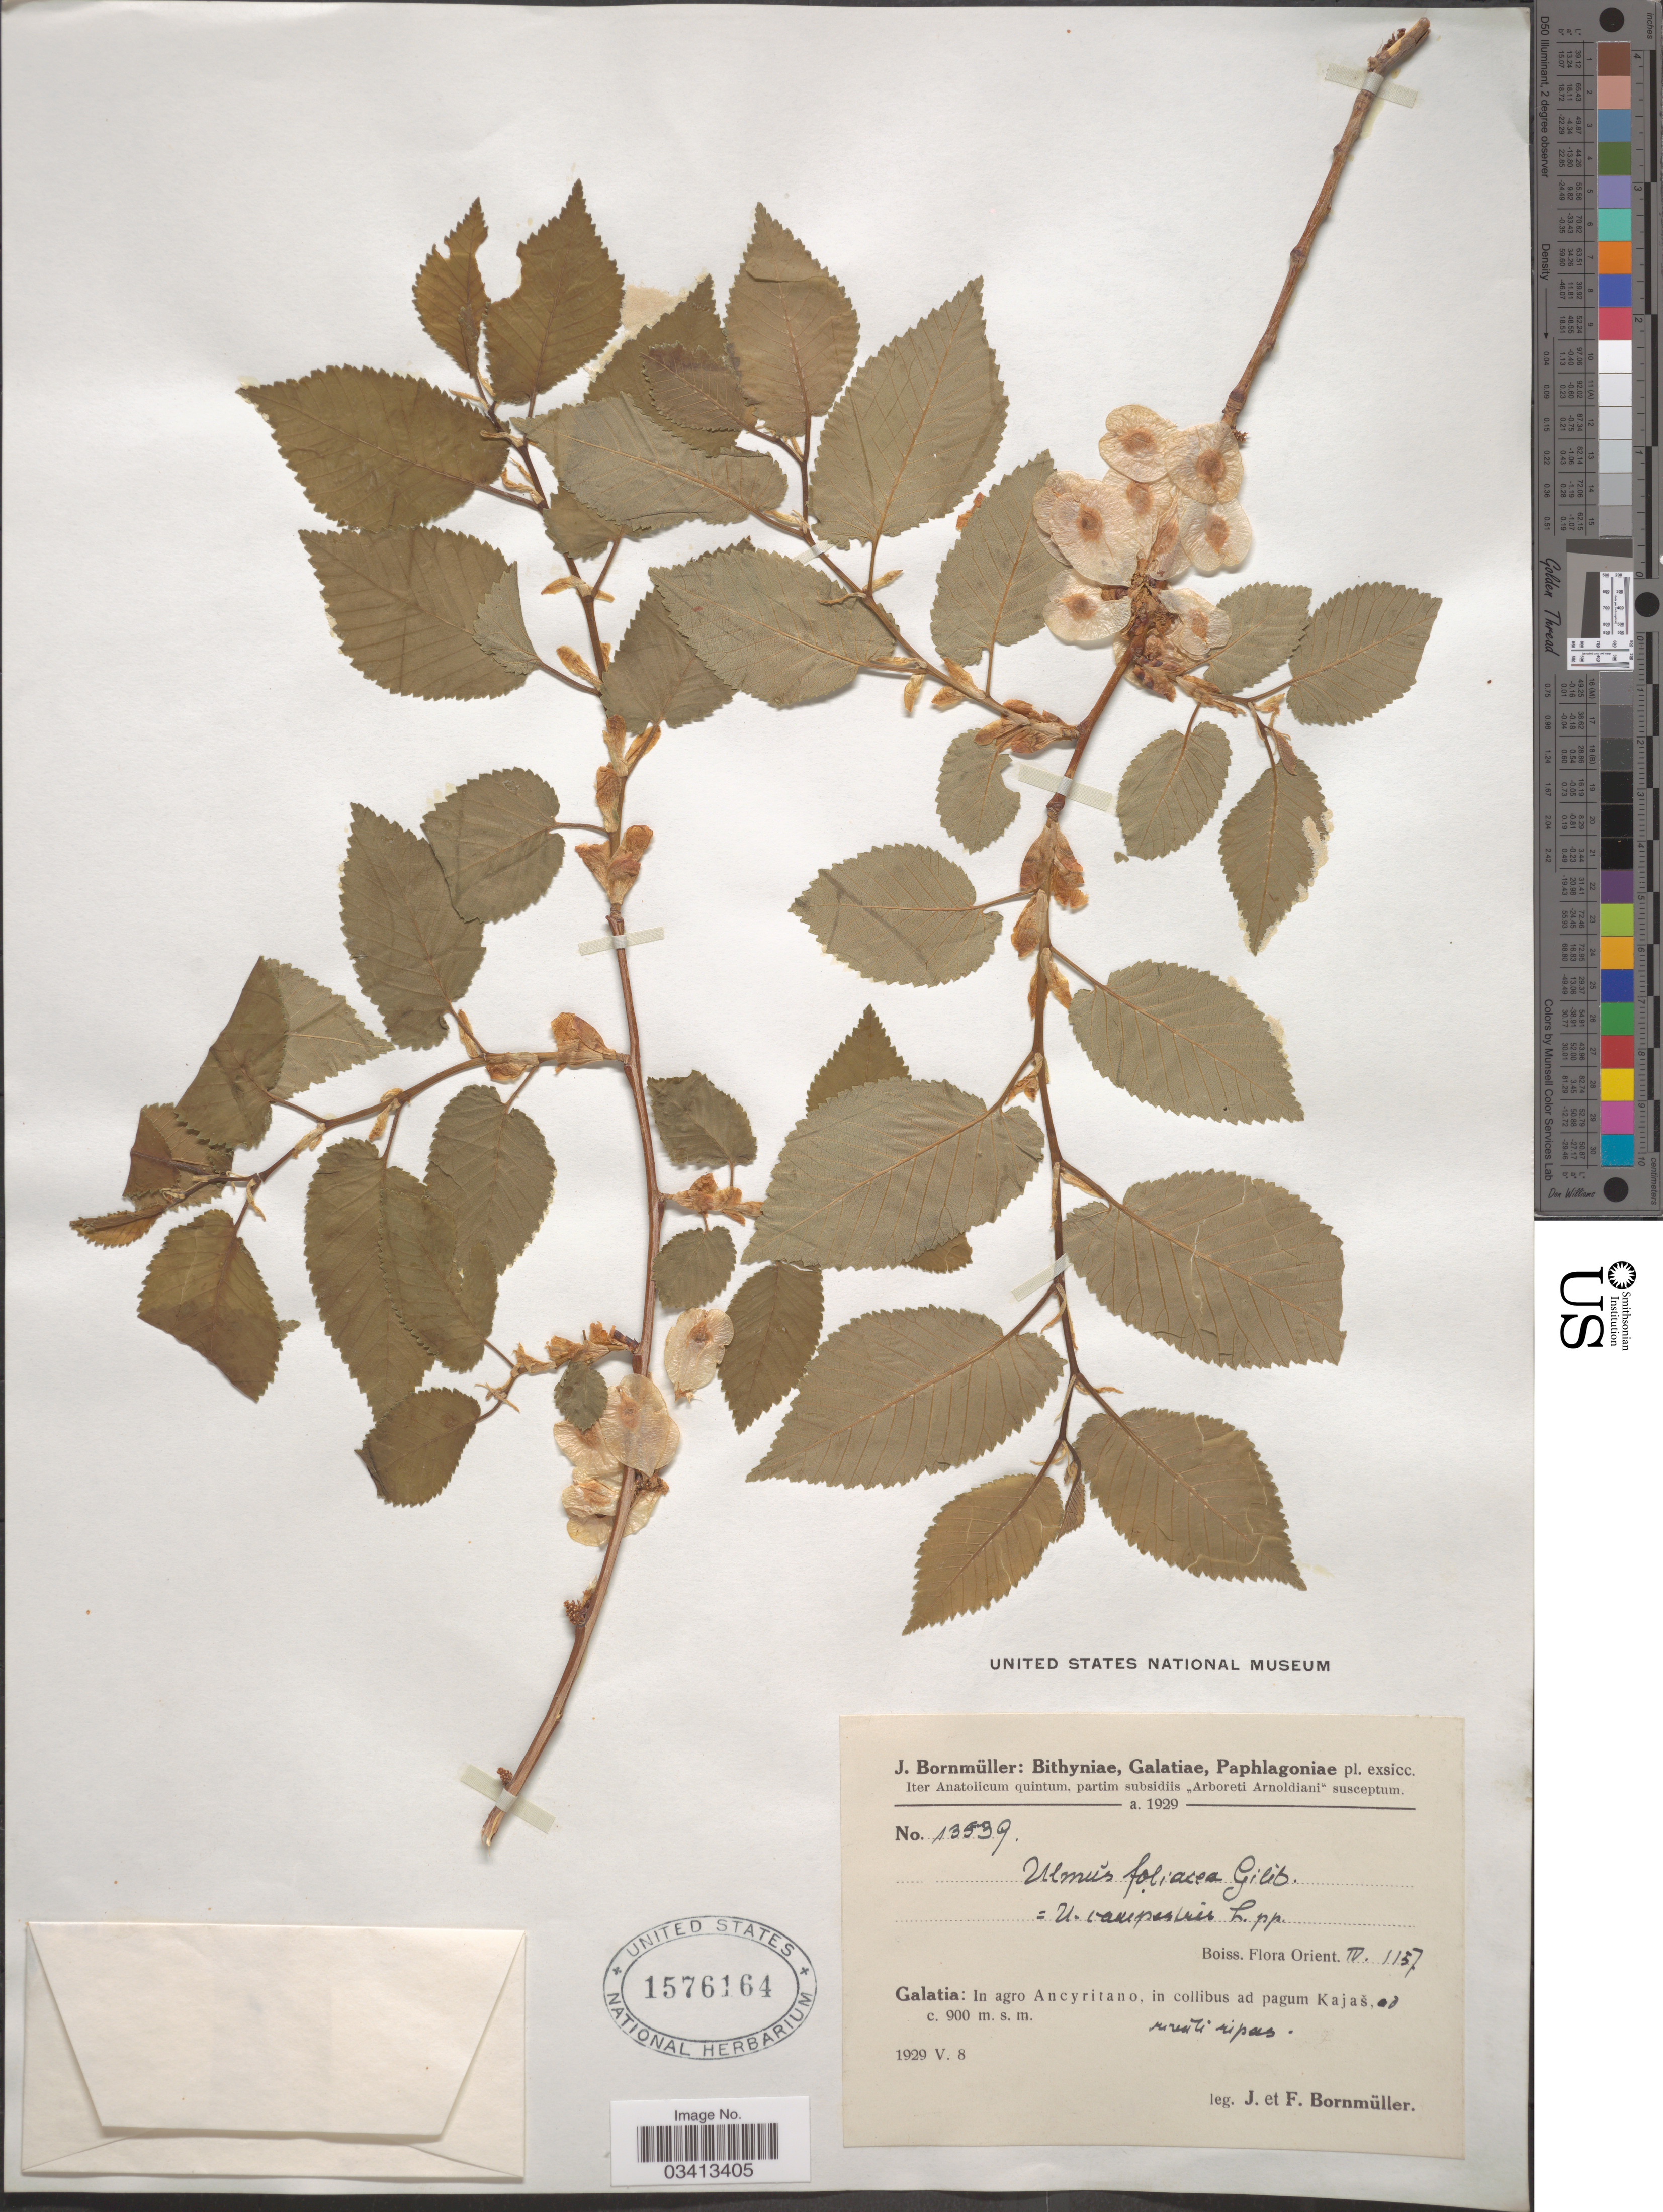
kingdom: Plantae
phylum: Tracheophyta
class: Magnoliopsida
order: Rosales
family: Ulmaceae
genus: Ulmus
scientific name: Ulmus foliacea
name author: Gilib. ex C.K. Schneid.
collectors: J. Bornmüller & F. Bornmüller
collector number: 13539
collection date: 1929-05-08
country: Romania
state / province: Galati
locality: Galatia: In agro Ancyritano, in collibus ad pagum Kajaš.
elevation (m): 900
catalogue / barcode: US 1576164